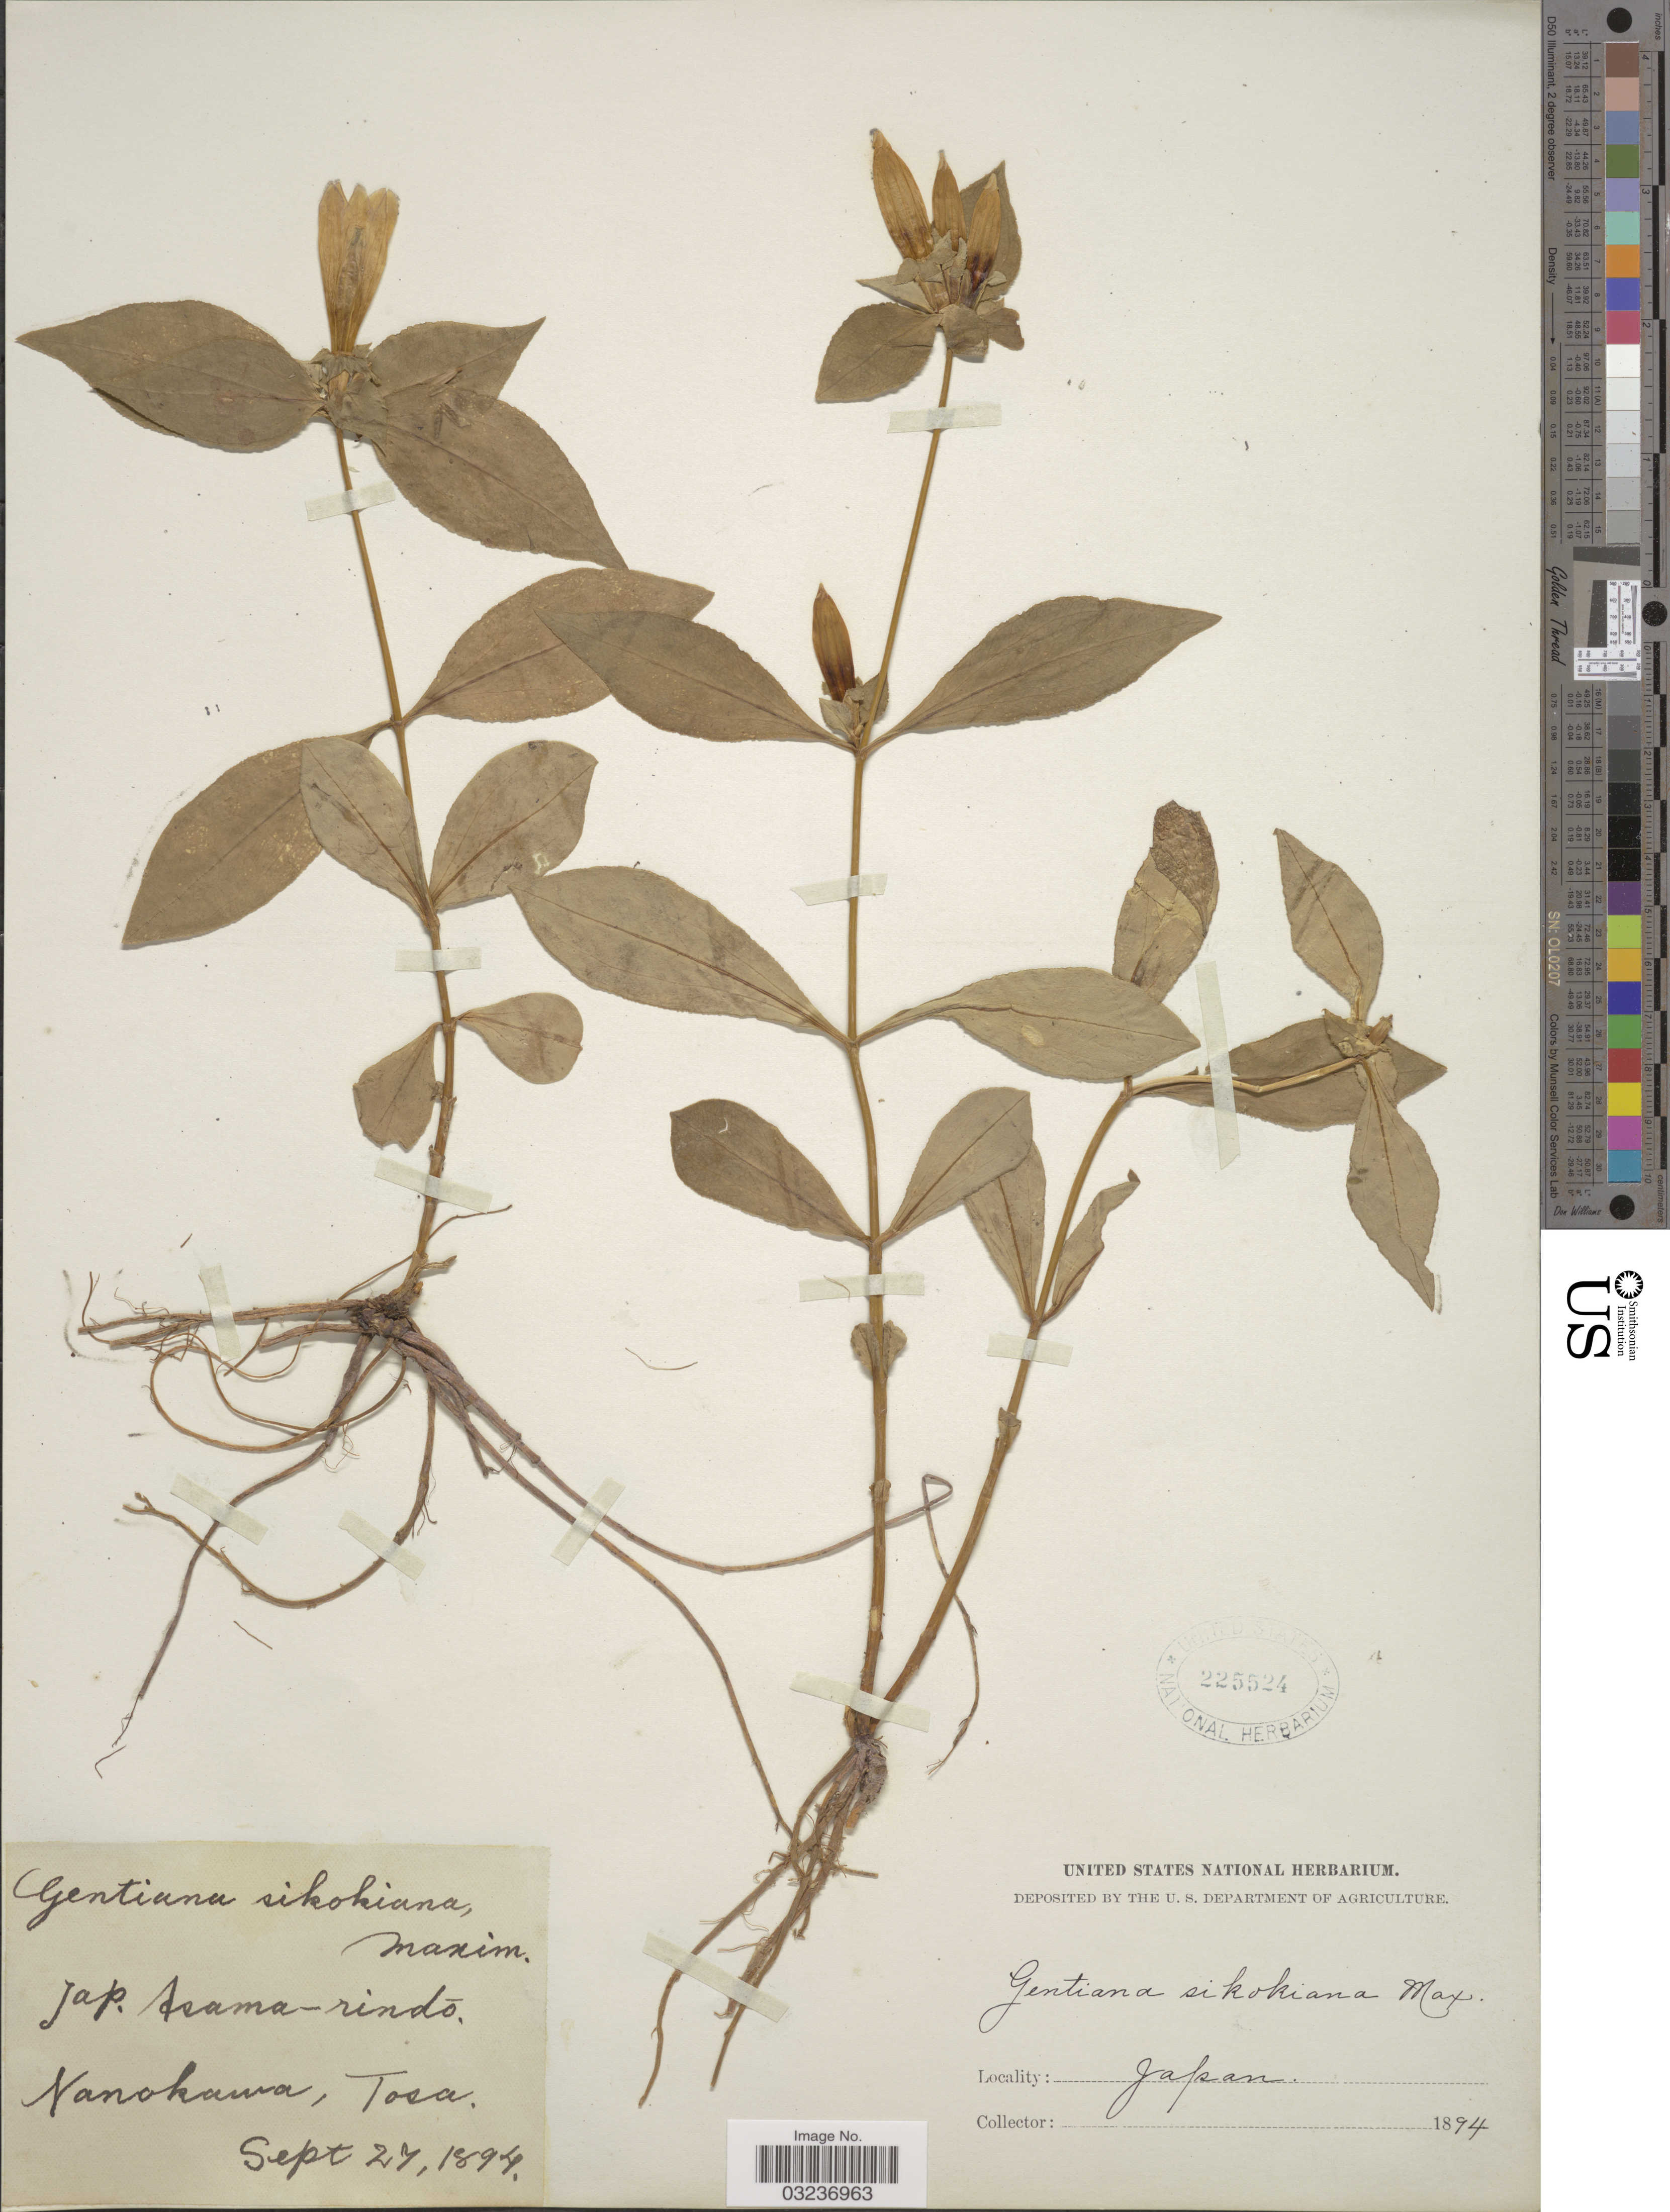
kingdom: Plantae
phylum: Tracheophyta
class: Magnoliopsida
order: Gentianales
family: Gentianaceae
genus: Gentiana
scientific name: Gentiana sikokiana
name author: Maxim.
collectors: ex herb. United States National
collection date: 1894-09-27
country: Japan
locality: Nanokawa, Tosa.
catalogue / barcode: US 225524